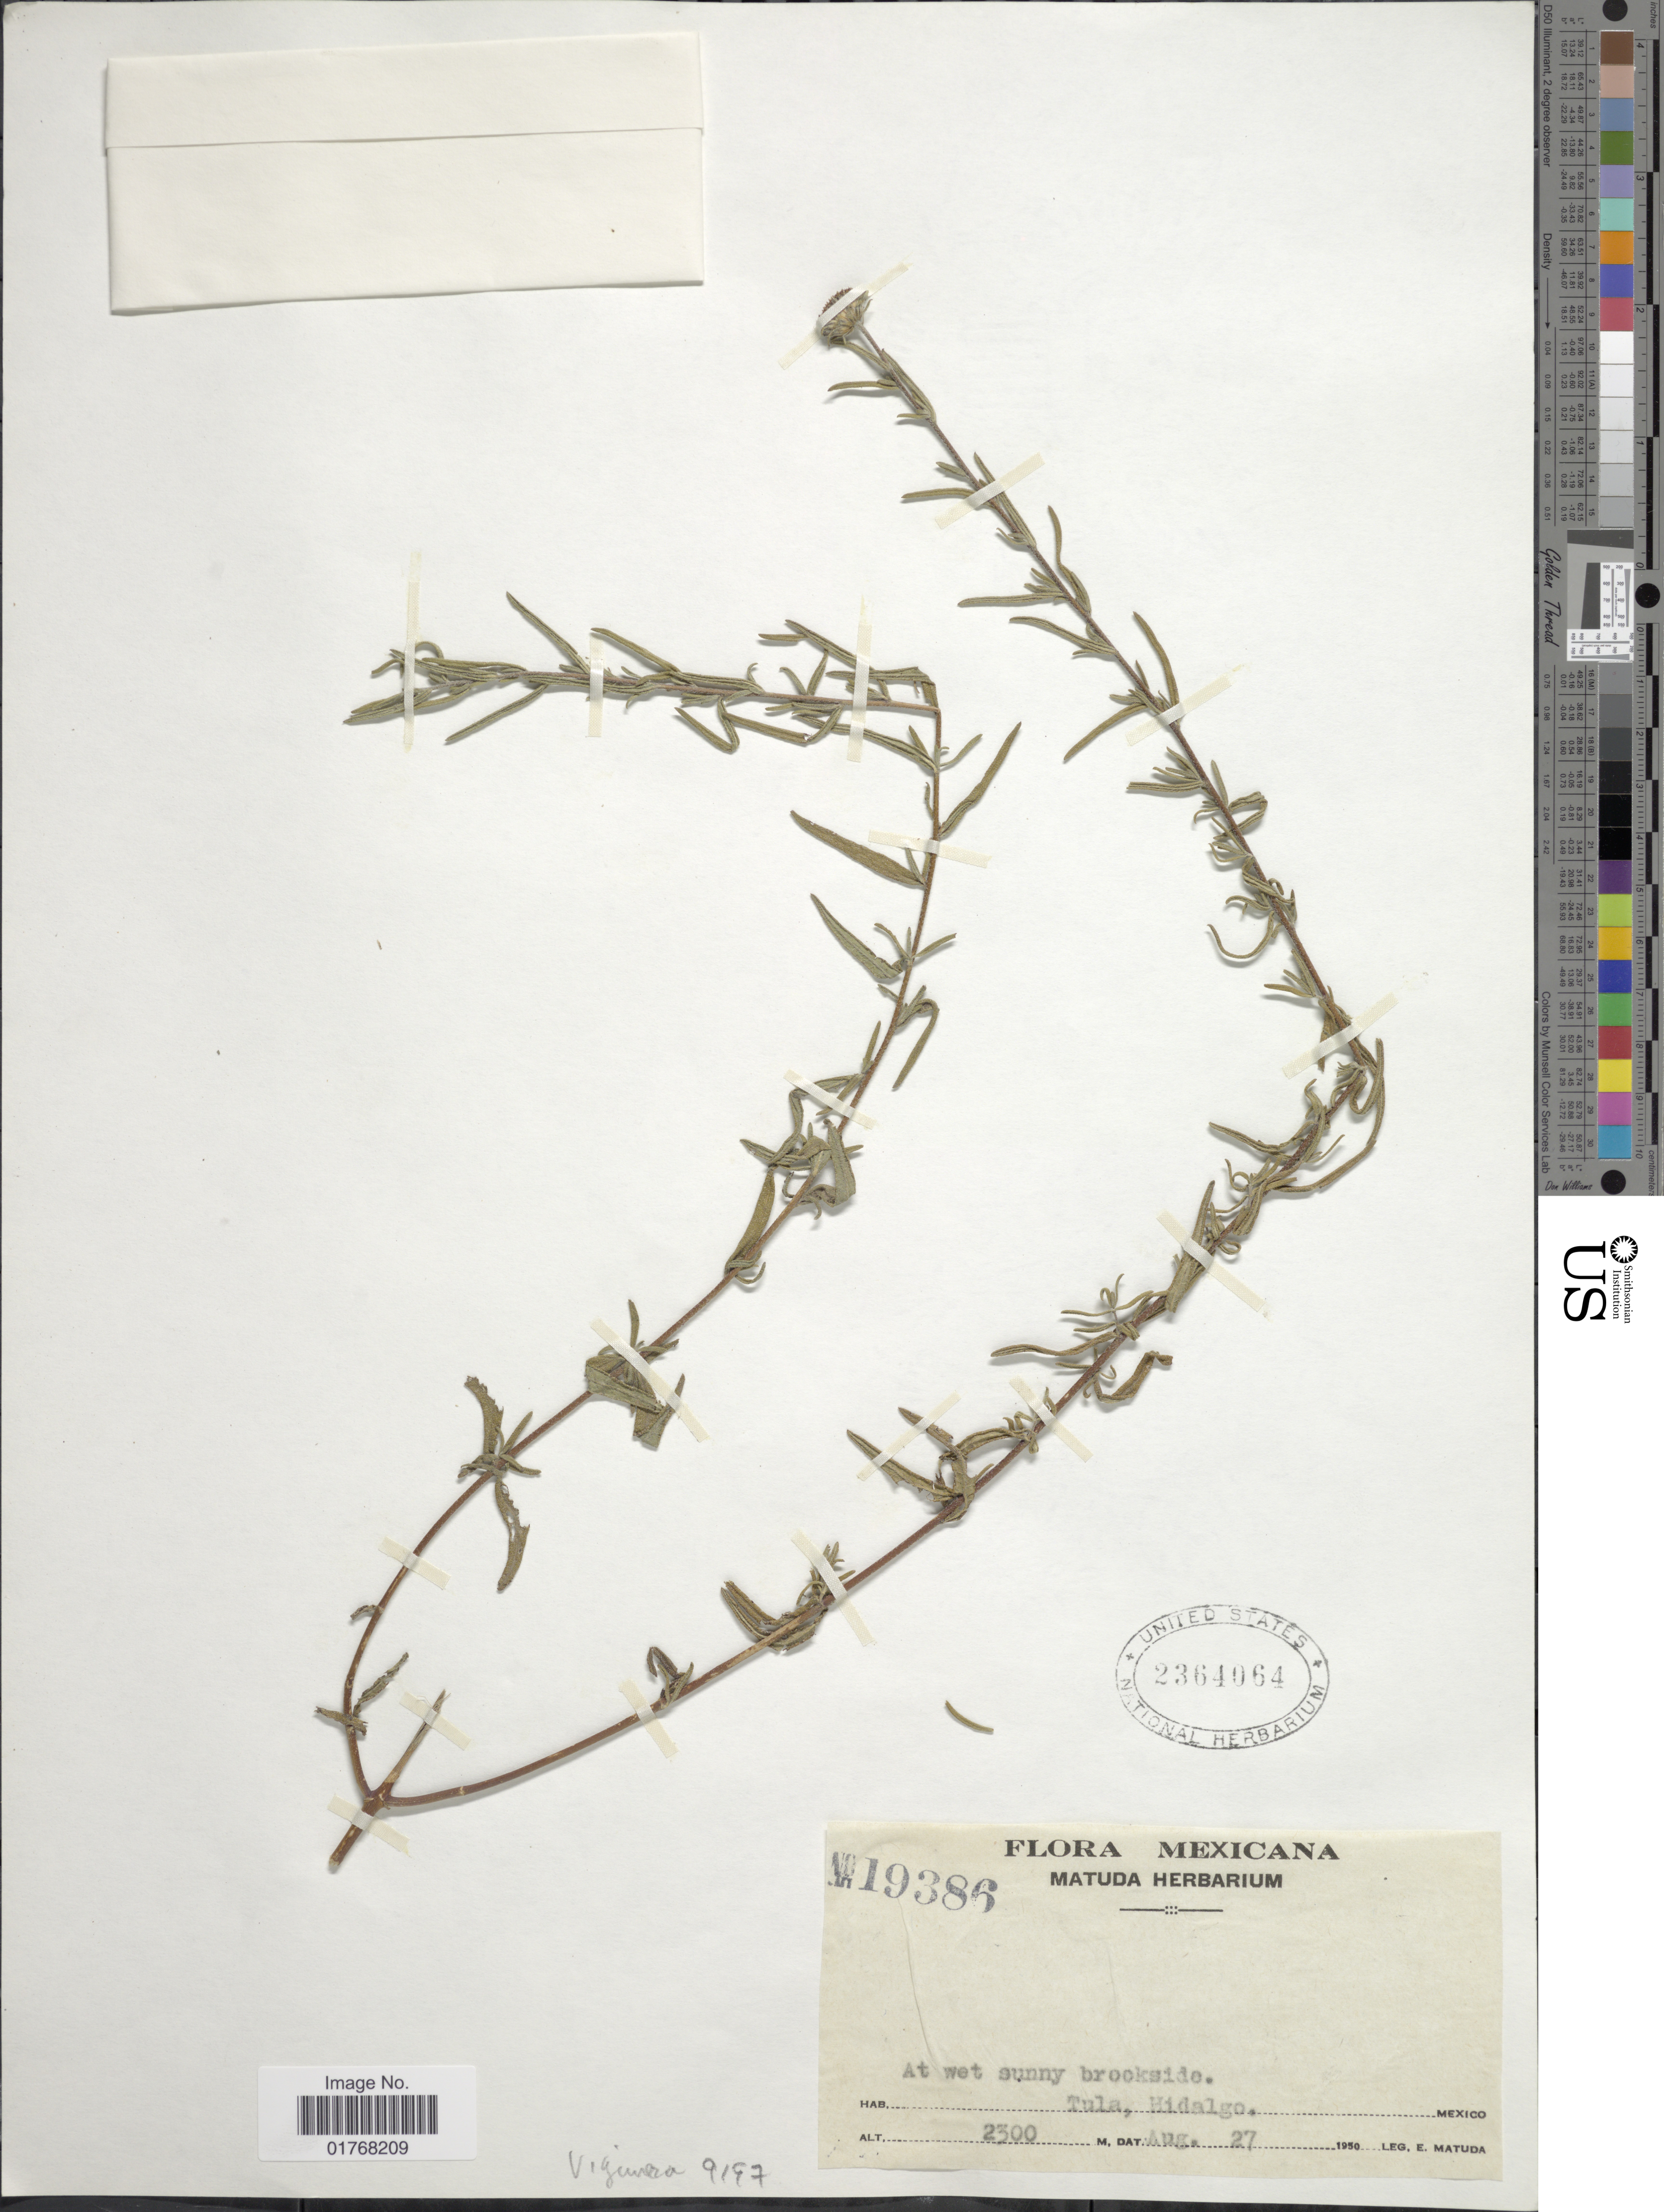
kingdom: Plantae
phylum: Tracheophyta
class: Magnoliopsida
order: Asterales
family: Asteraceae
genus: Viguiera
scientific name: Viguiera linearis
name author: (Cav.) Sch. Bip.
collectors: E. Matuda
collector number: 19386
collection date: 1950-08-27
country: Mexico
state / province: Hidalgo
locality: Atw et sunny brookside, Tula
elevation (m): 2300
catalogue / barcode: US 2364064